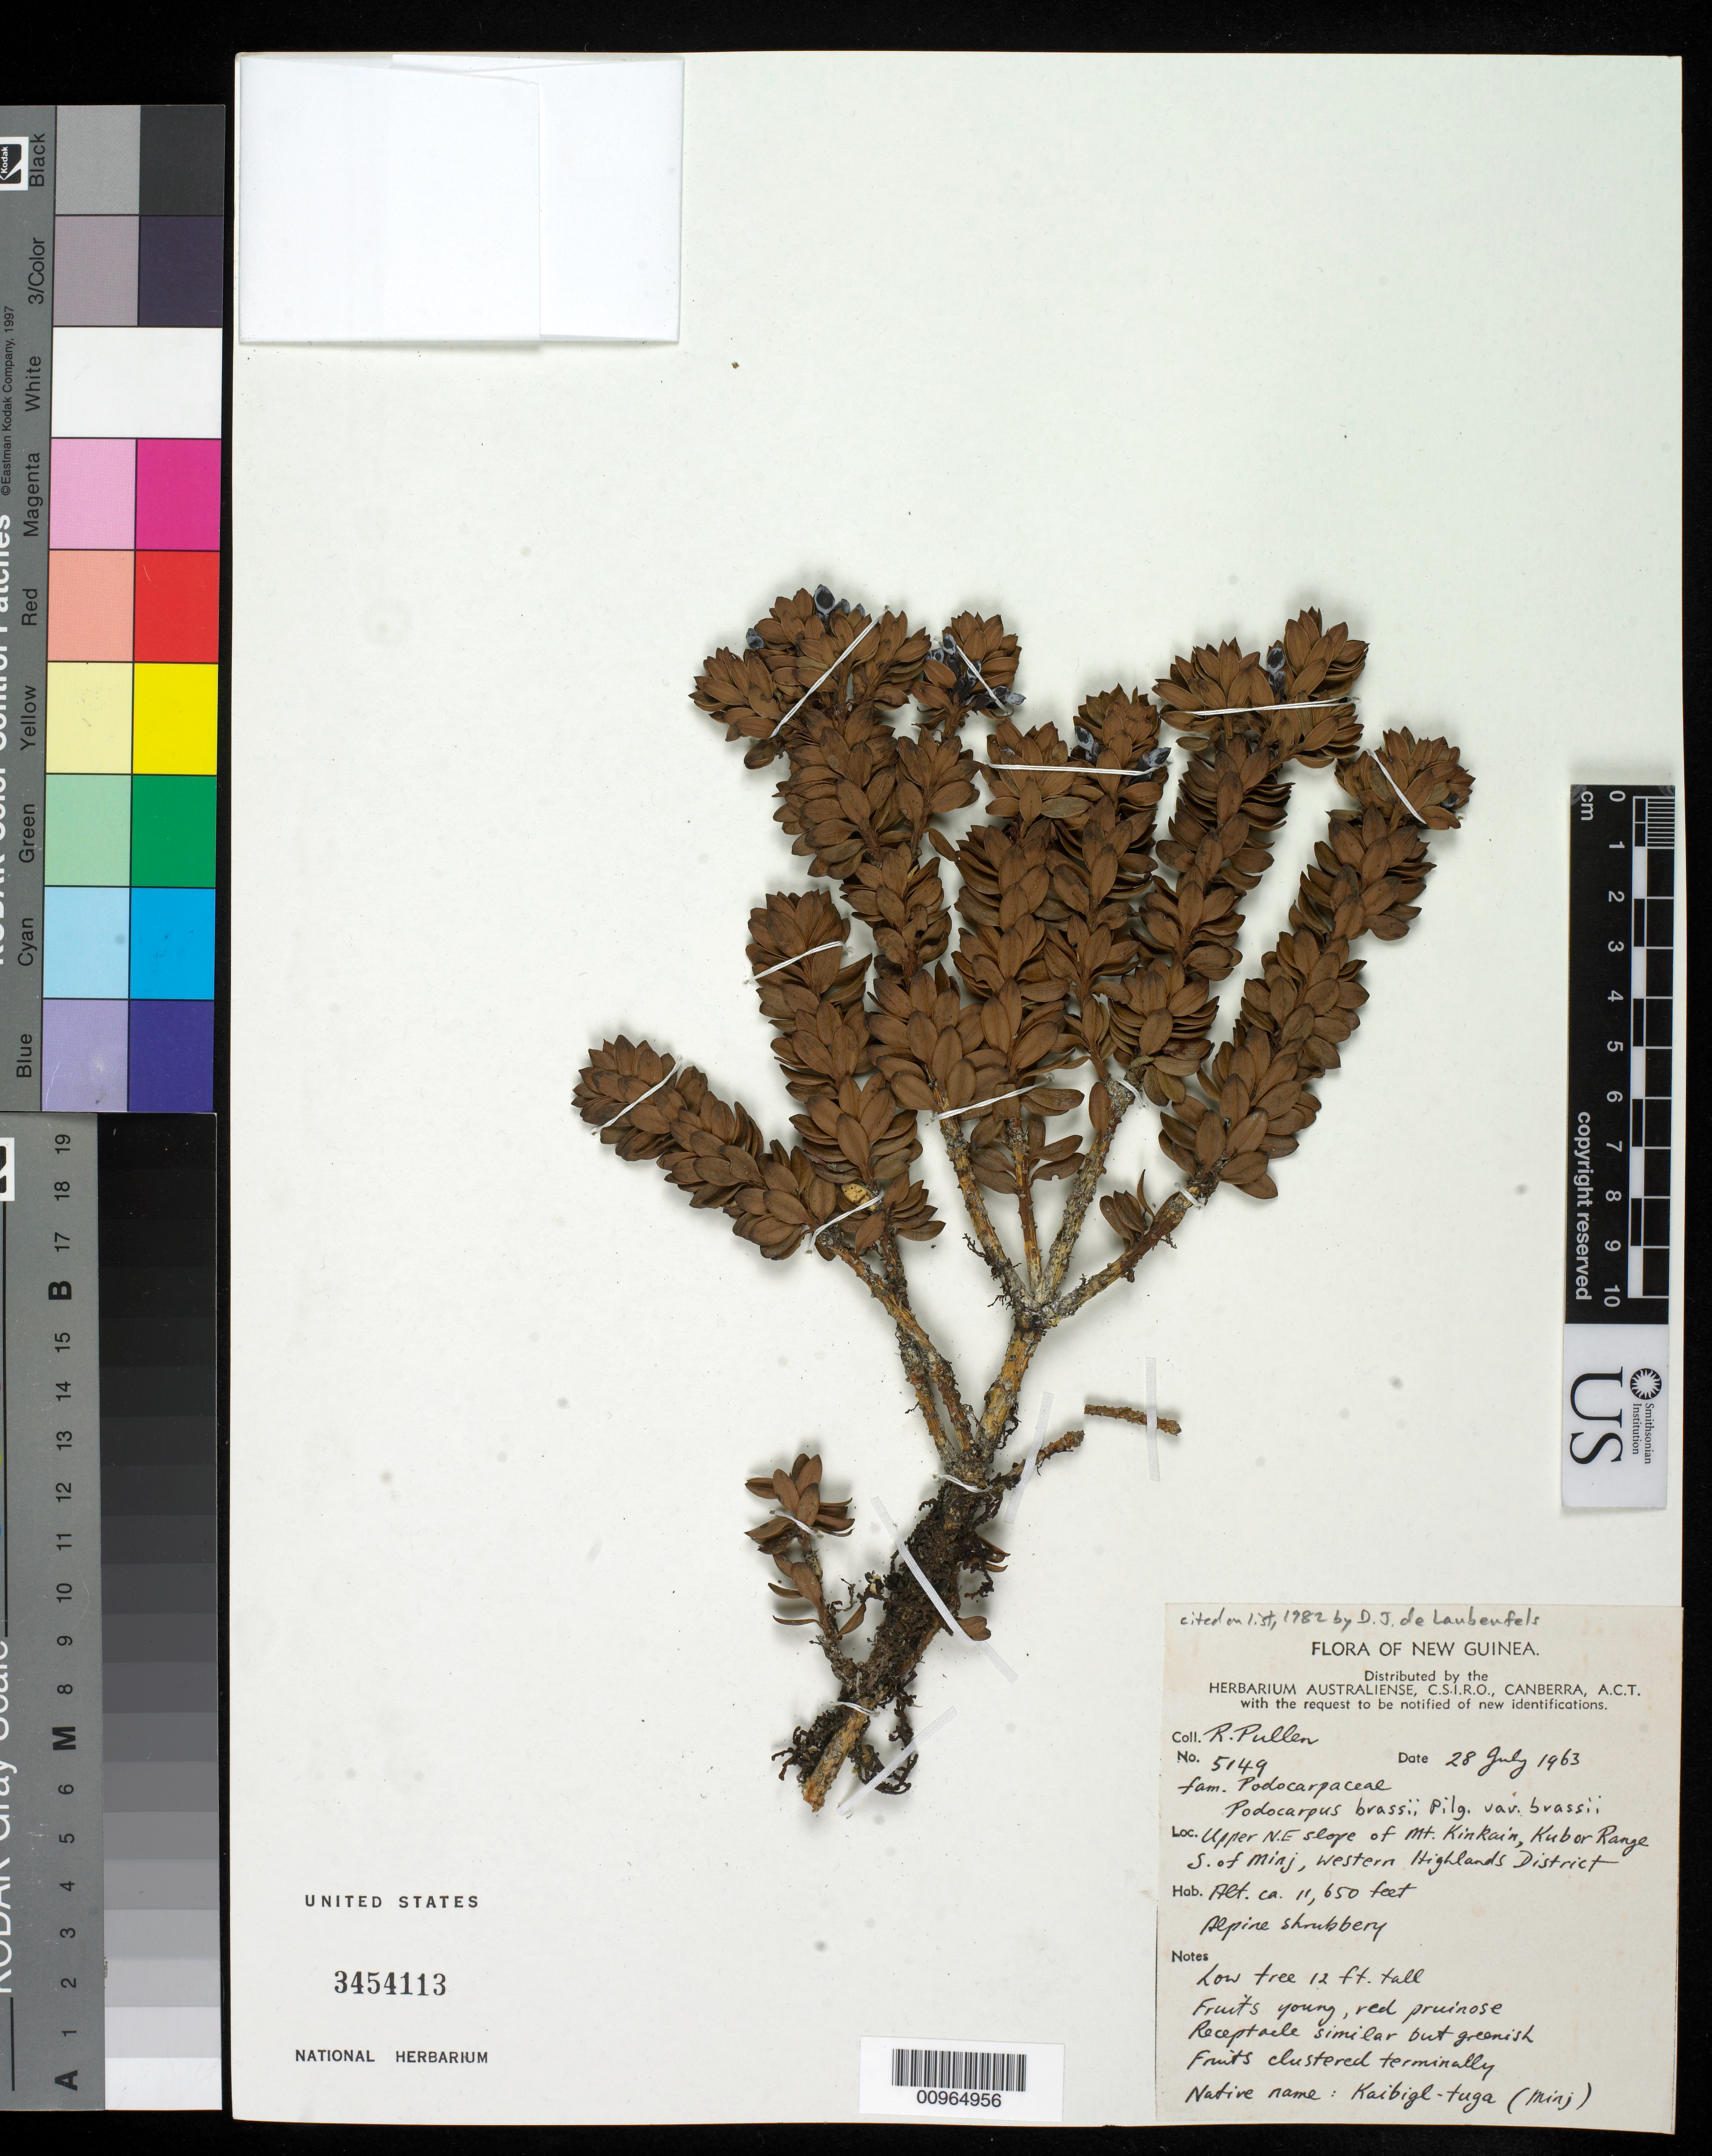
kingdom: Plantae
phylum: Tracheophyta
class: Pinopsida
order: Pinales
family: Podocarpaceae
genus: Podocarpus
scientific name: Podocarpus brassii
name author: Pilg.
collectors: R. Pullen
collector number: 5149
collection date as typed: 28 Jul 1963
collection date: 1963-07-28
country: Papua New Guinea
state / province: Western Highlands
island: New Guinea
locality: Upper N.E. slope of Mt. Kinkain, Kubor Range. S. of Minj. Alpine shrubbery.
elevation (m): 3551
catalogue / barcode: US 3454113